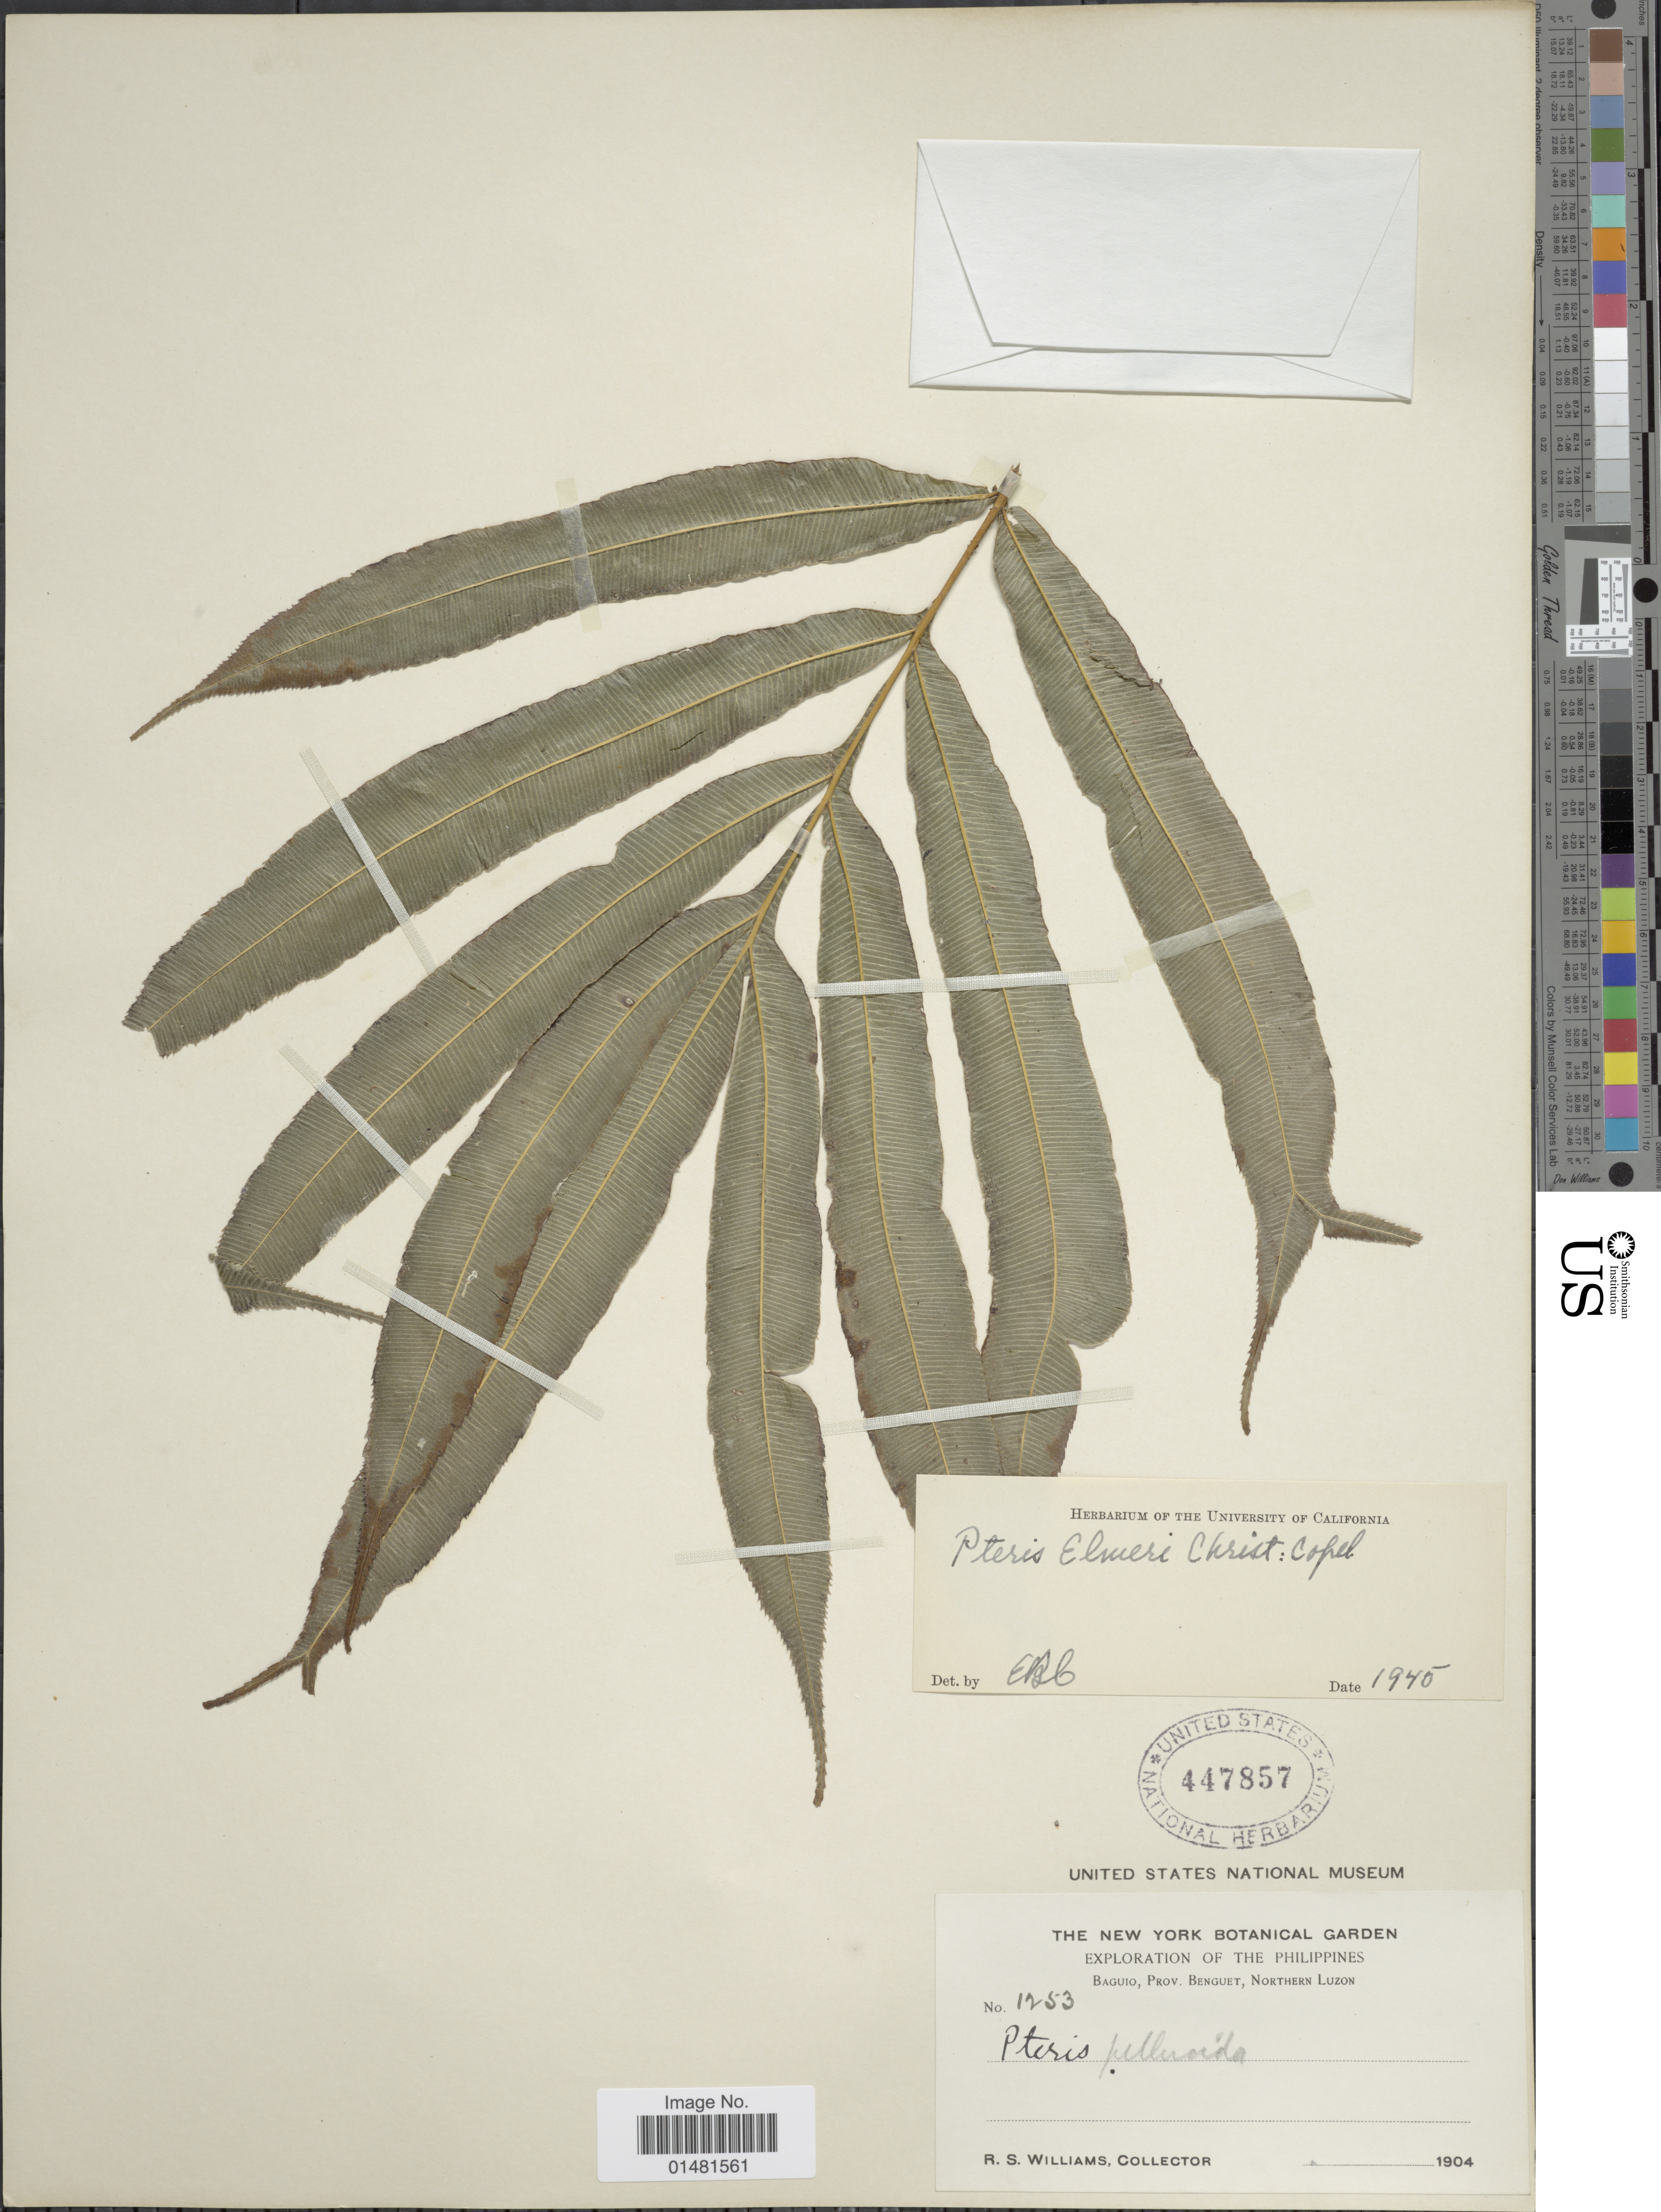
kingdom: Plantae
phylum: Tracheophyta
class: Polypodiopsida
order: Polypodiales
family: Pteridaceae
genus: Pteris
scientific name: Pteris elmeri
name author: Christ ex Copel.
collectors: R. S. Williams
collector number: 1253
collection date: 1904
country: Philippines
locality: Baguio, Prov. Benguet, Northern Luzon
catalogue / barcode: US 447857